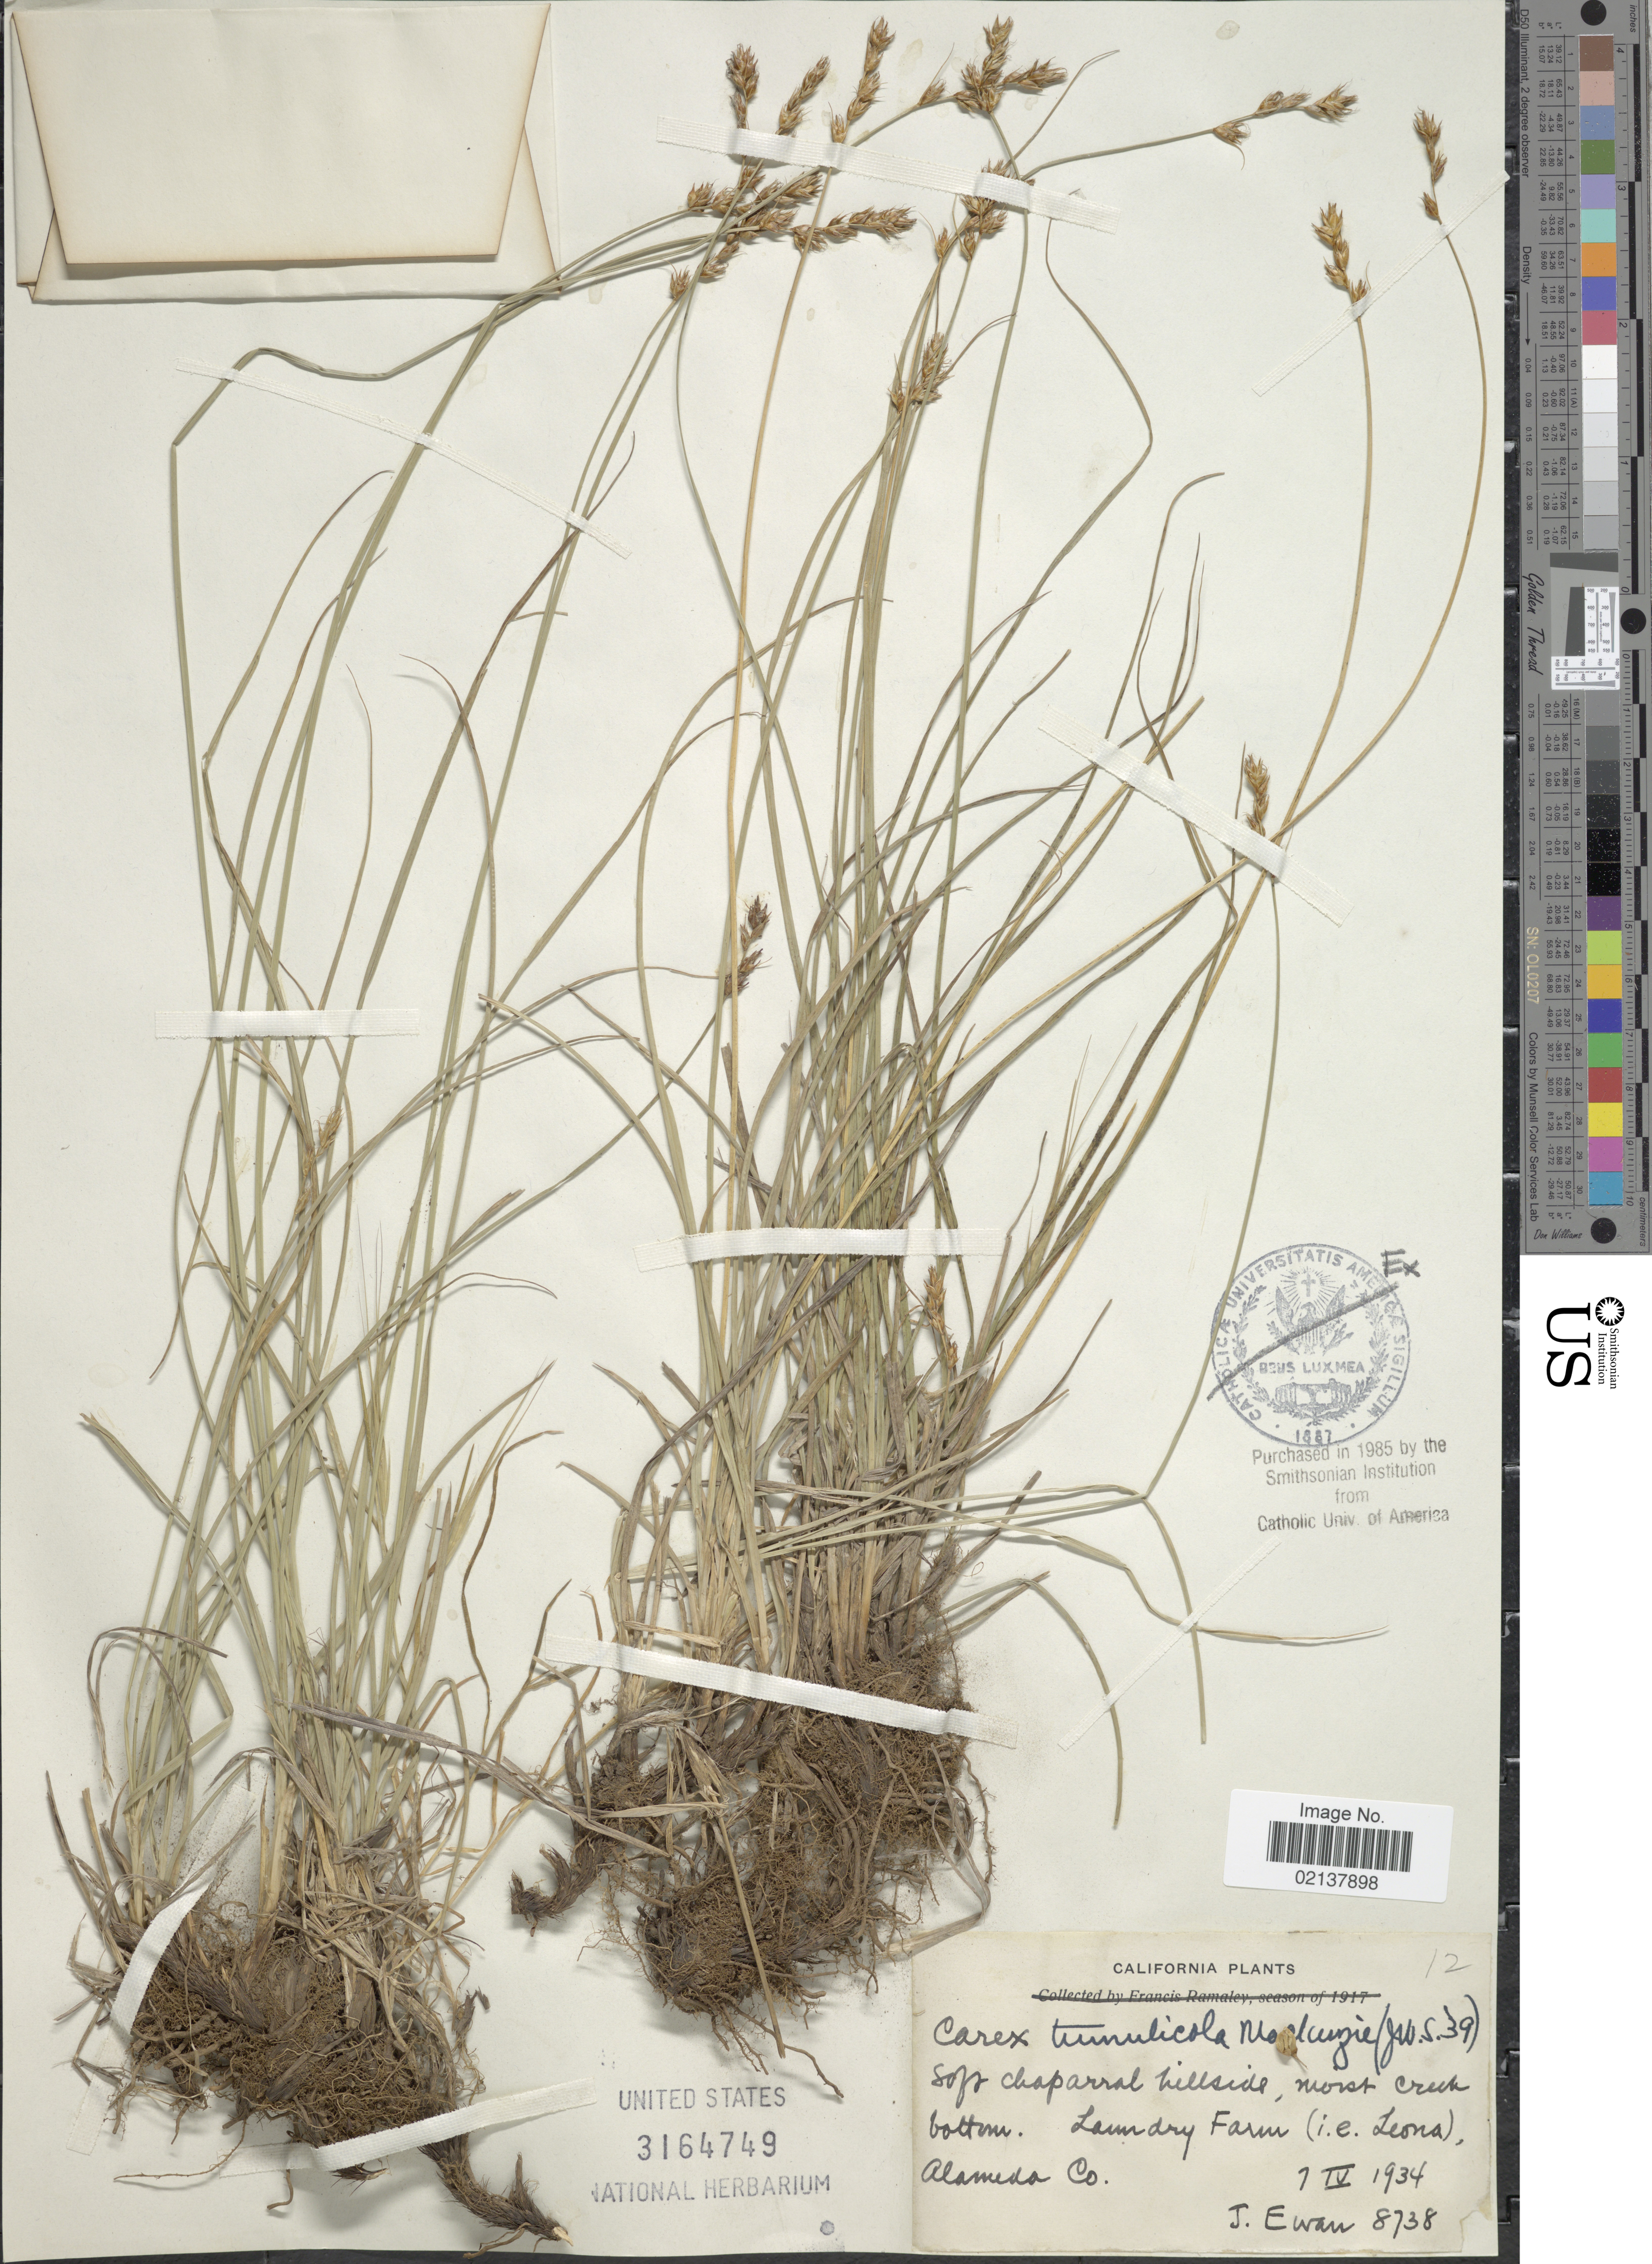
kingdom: Plantae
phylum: Tracheophyta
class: Liliopsida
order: Poales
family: Cyperaceae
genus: Carex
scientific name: Carex tumulicola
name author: Mack.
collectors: J. A. Ewan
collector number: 8738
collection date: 1934-04-01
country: United States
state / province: California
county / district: Alameda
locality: Soft chaparral hillside, moist creek bottom. Laundry Farm (i.e. Leona), Alameda Co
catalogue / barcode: US 3164749